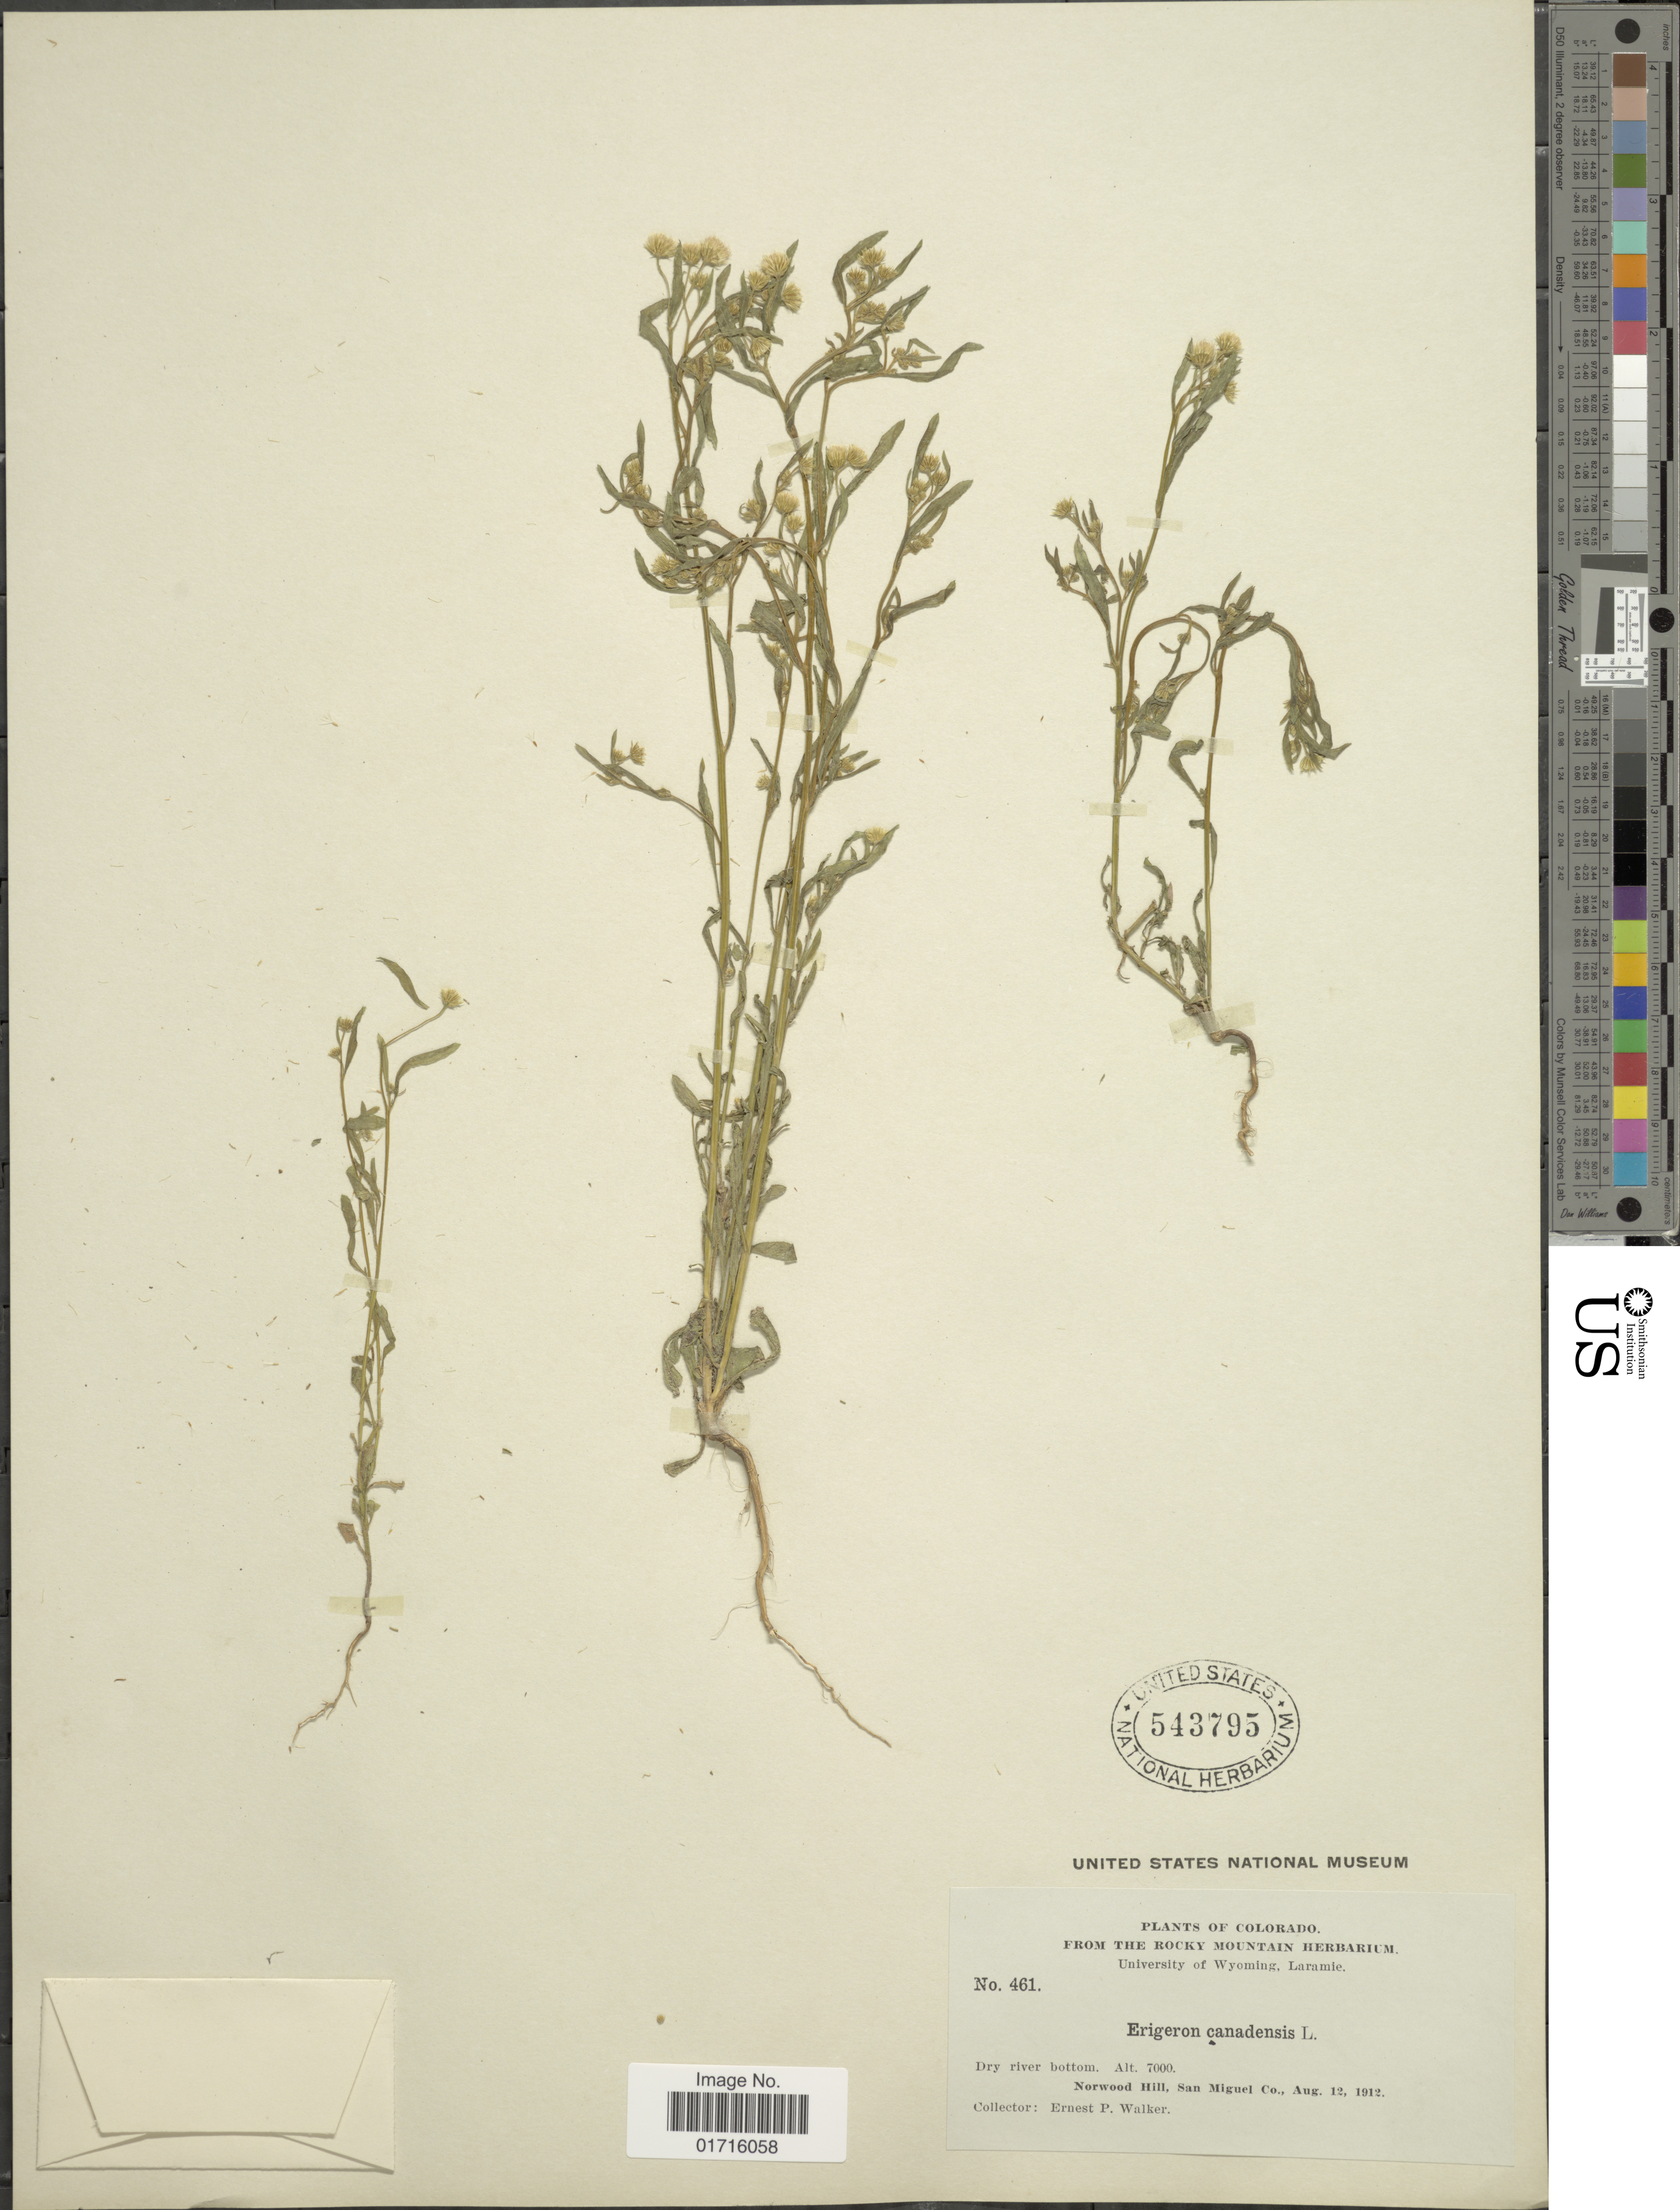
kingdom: Plantae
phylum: Tracheophyta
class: Magnoliopsida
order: Asterales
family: Asteraceae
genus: Conyza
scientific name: Conyza canadensis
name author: (L.) Cronq.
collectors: E. P. Walker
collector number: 461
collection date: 1912-08-12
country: United States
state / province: Colorado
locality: Dry river bottom, Norwood Hill, San Miguel Co.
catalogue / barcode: US 543795